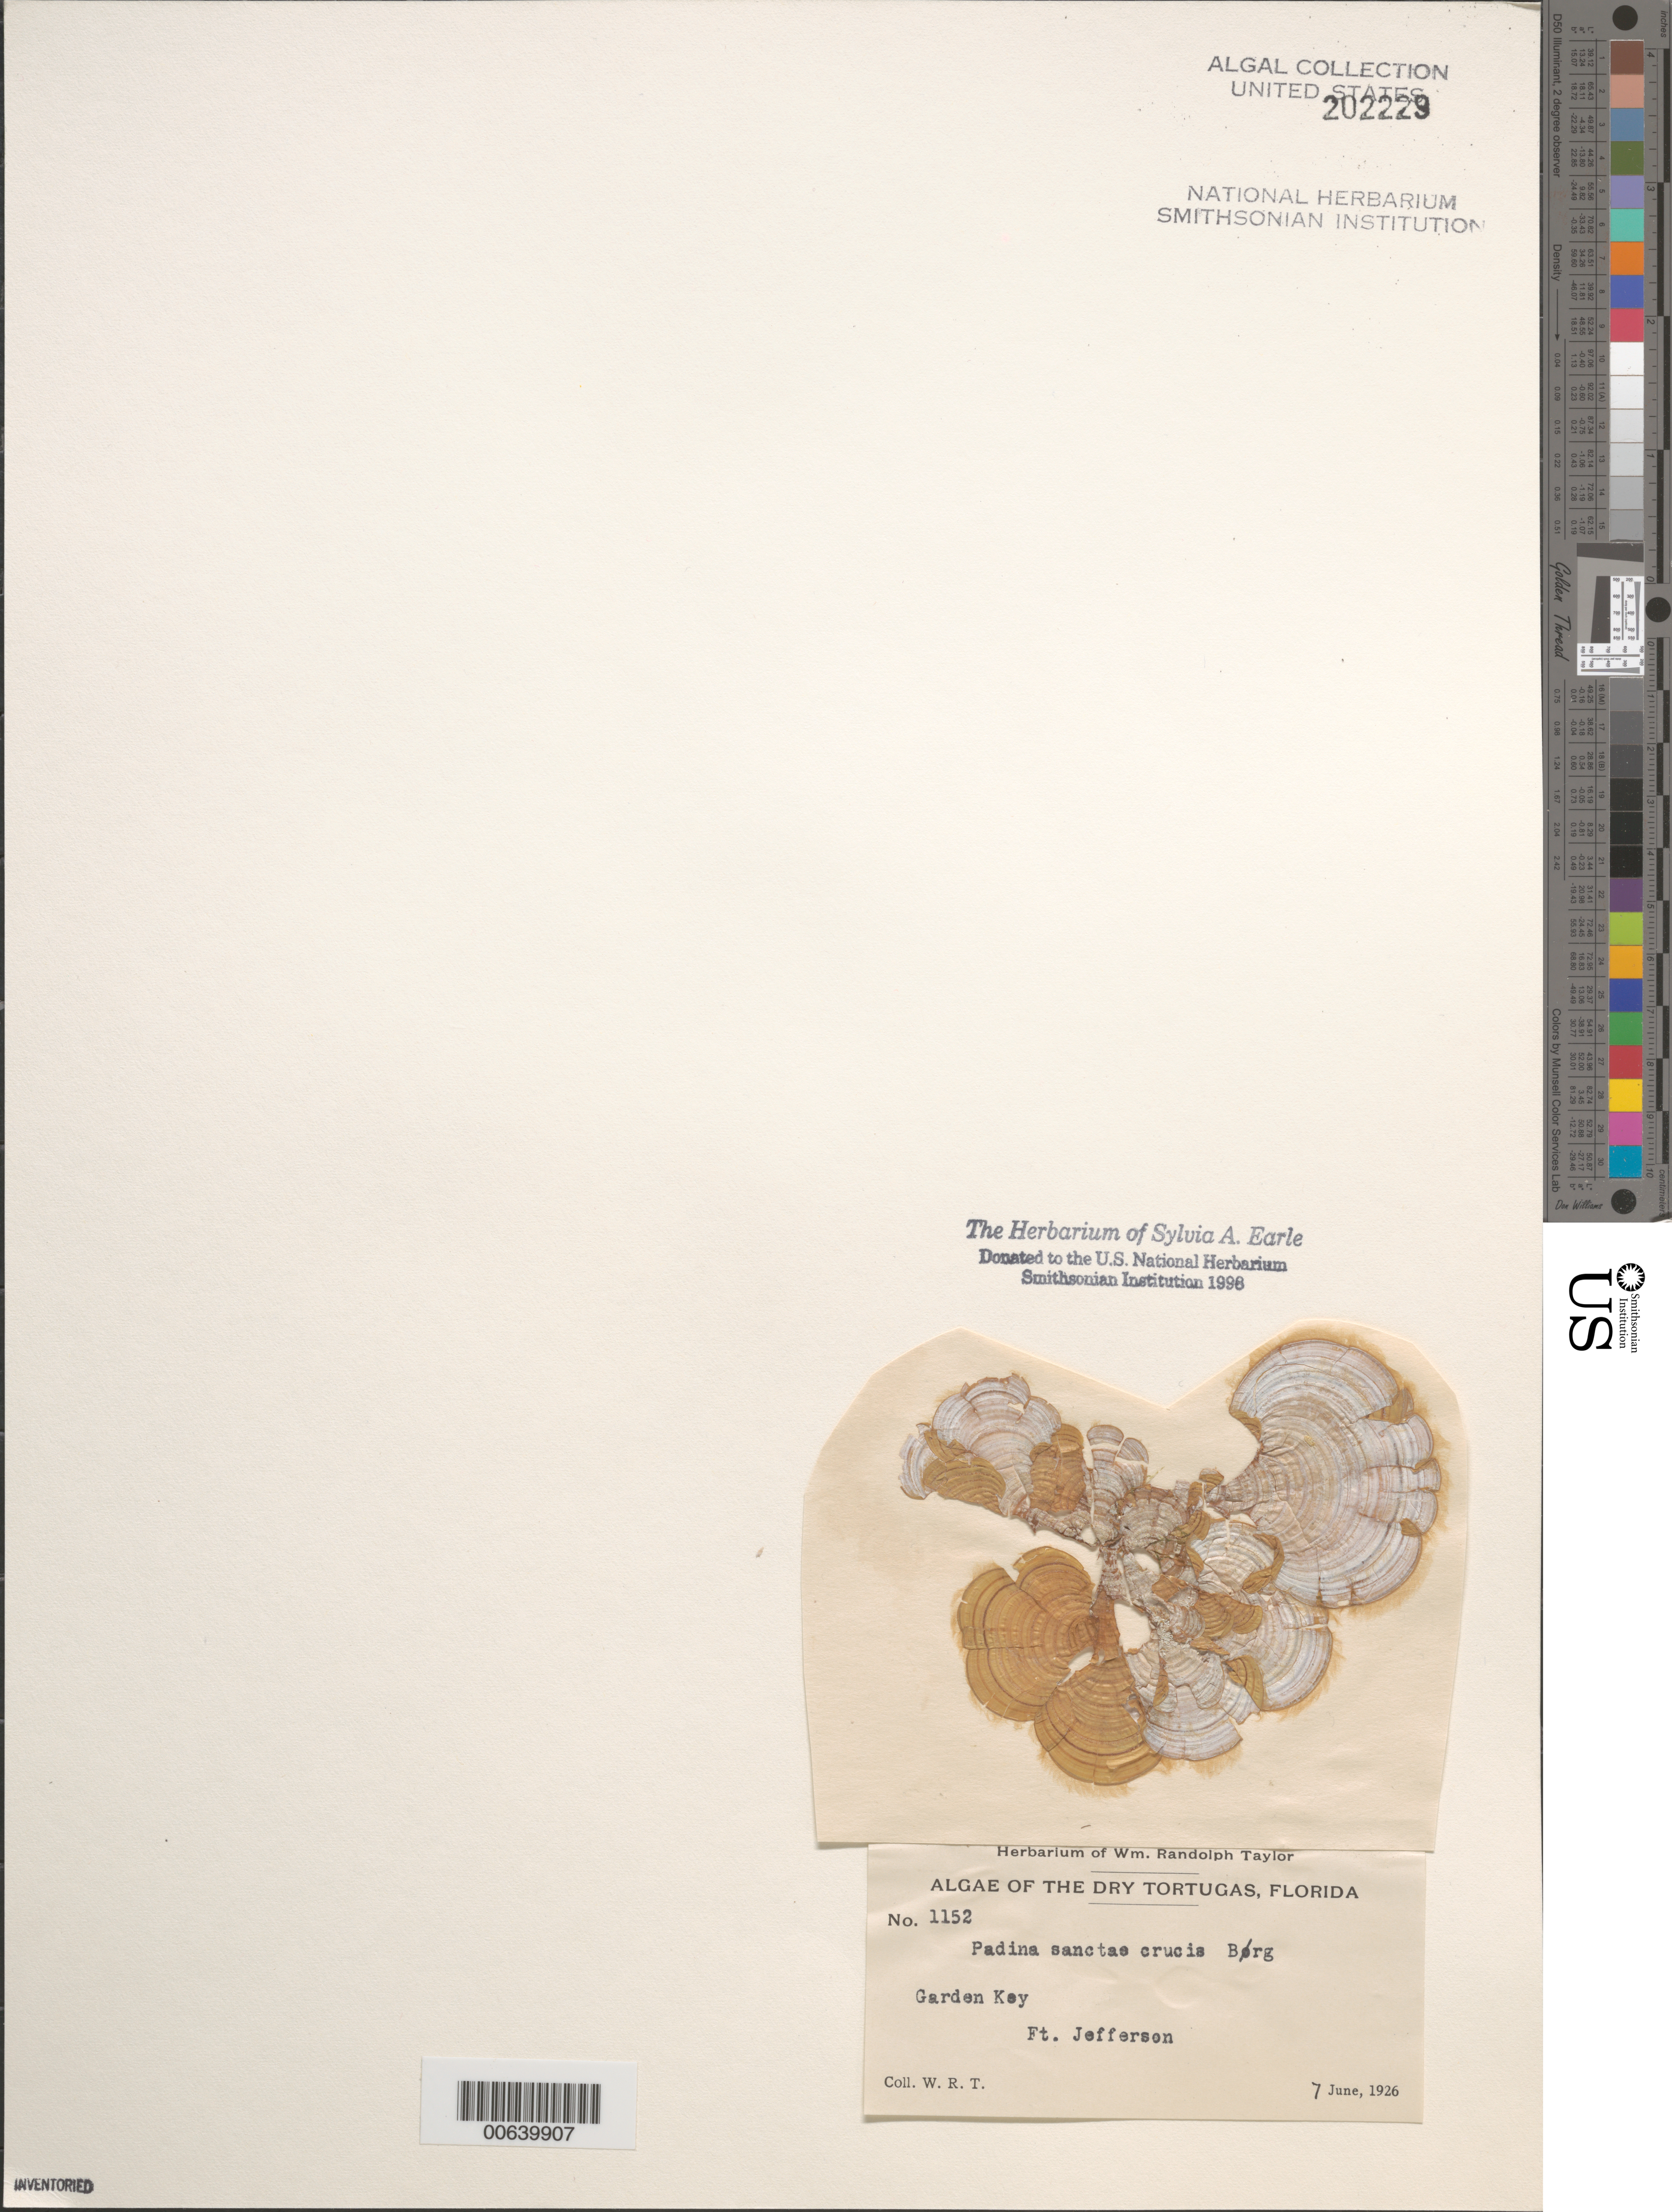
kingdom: Chromista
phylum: Ochrophyta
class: Phaeophyceae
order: Dictyotales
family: Dictyotaceae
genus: Padina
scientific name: Padina sanctae-crucis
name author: Børgesen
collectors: W. R. Taylor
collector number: WRT 1152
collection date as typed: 07 Jun 1926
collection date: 1926-06-07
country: United States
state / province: Florida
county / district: Monroe County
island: Garden Key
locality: Fort Jefferson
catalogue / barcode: US 202229